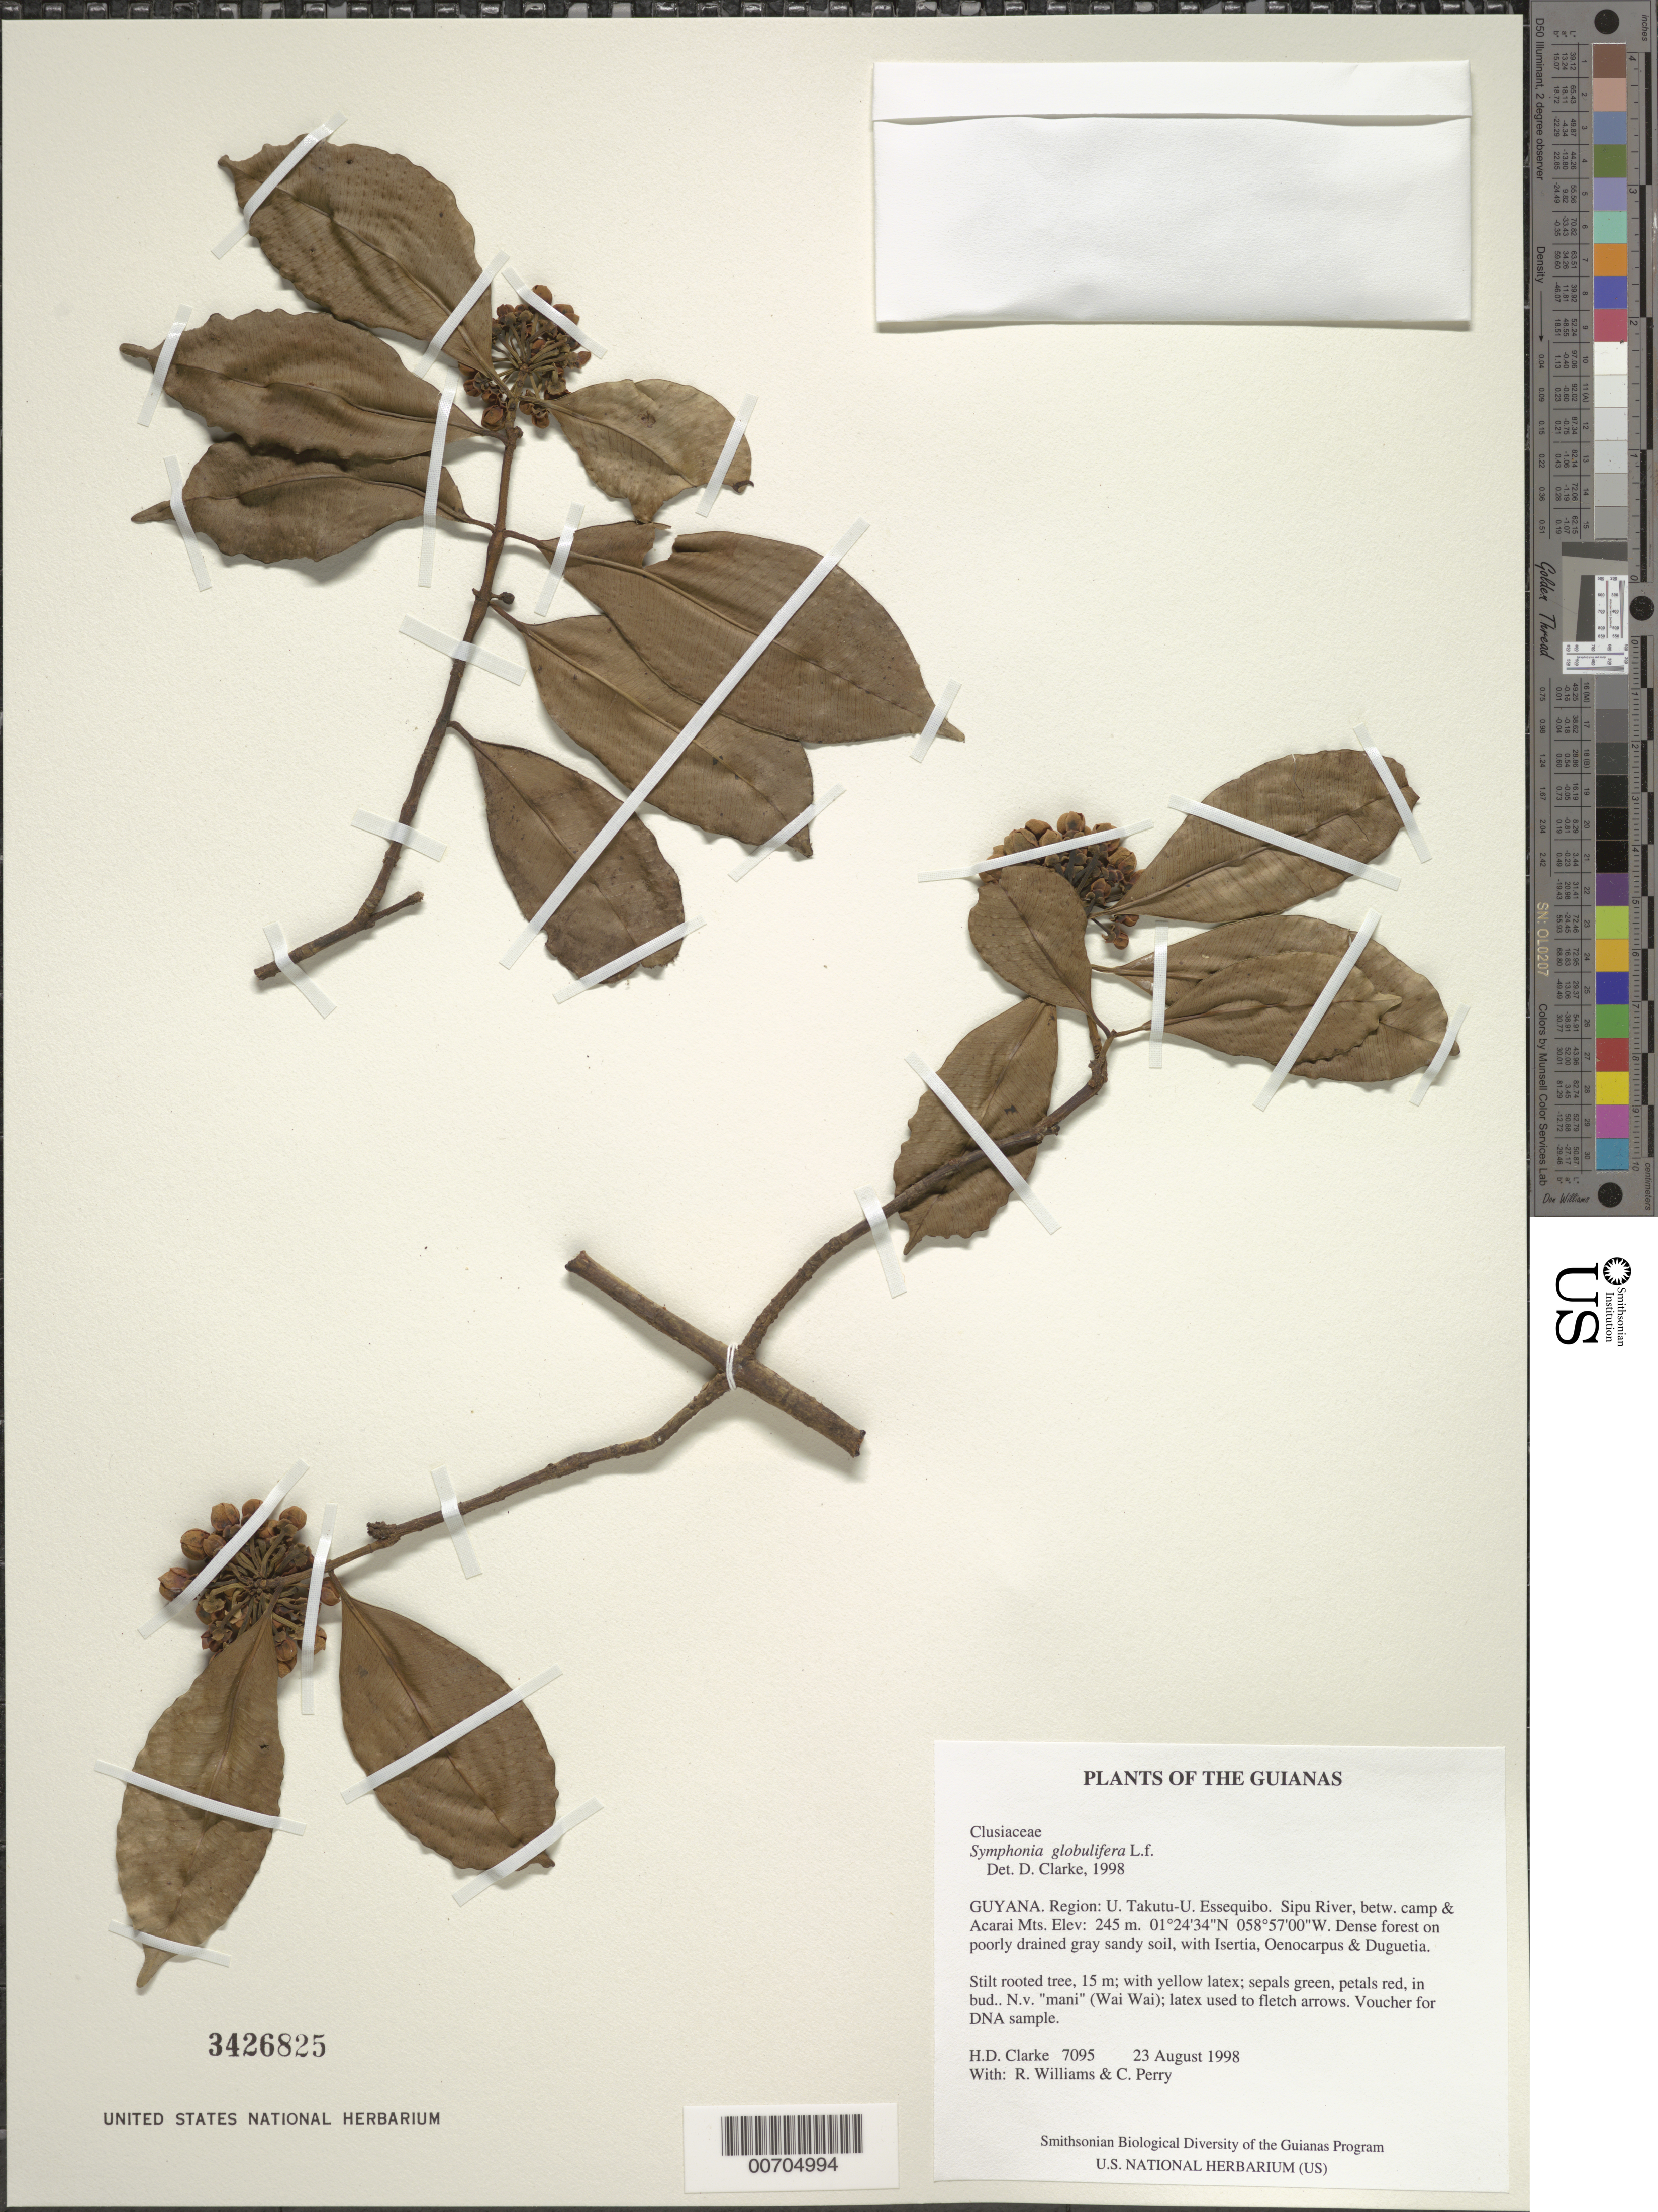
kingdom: Plantae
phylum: Tracheophyta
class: Magnoliopsida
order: Malpighiales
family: Clusiaceae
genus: Symphonia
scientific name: Symphonia globulifera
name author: L. f.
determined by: Clarke, H. D., University of North Carolina (Asheville)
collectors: H. D. Clarke, R. Williams & C. Perry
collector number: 7095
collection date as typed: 23 August 1998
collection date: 1998-08-23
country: Guyana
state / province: U. Takutu-U. Essequibo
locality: Sipu River, betw. camp & Acarai Mts.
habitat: Dense forest on poorly drained gray sandy soil, with Isertia, Oenocarpus & Duguetia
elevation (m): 245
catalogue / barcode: US 3426825